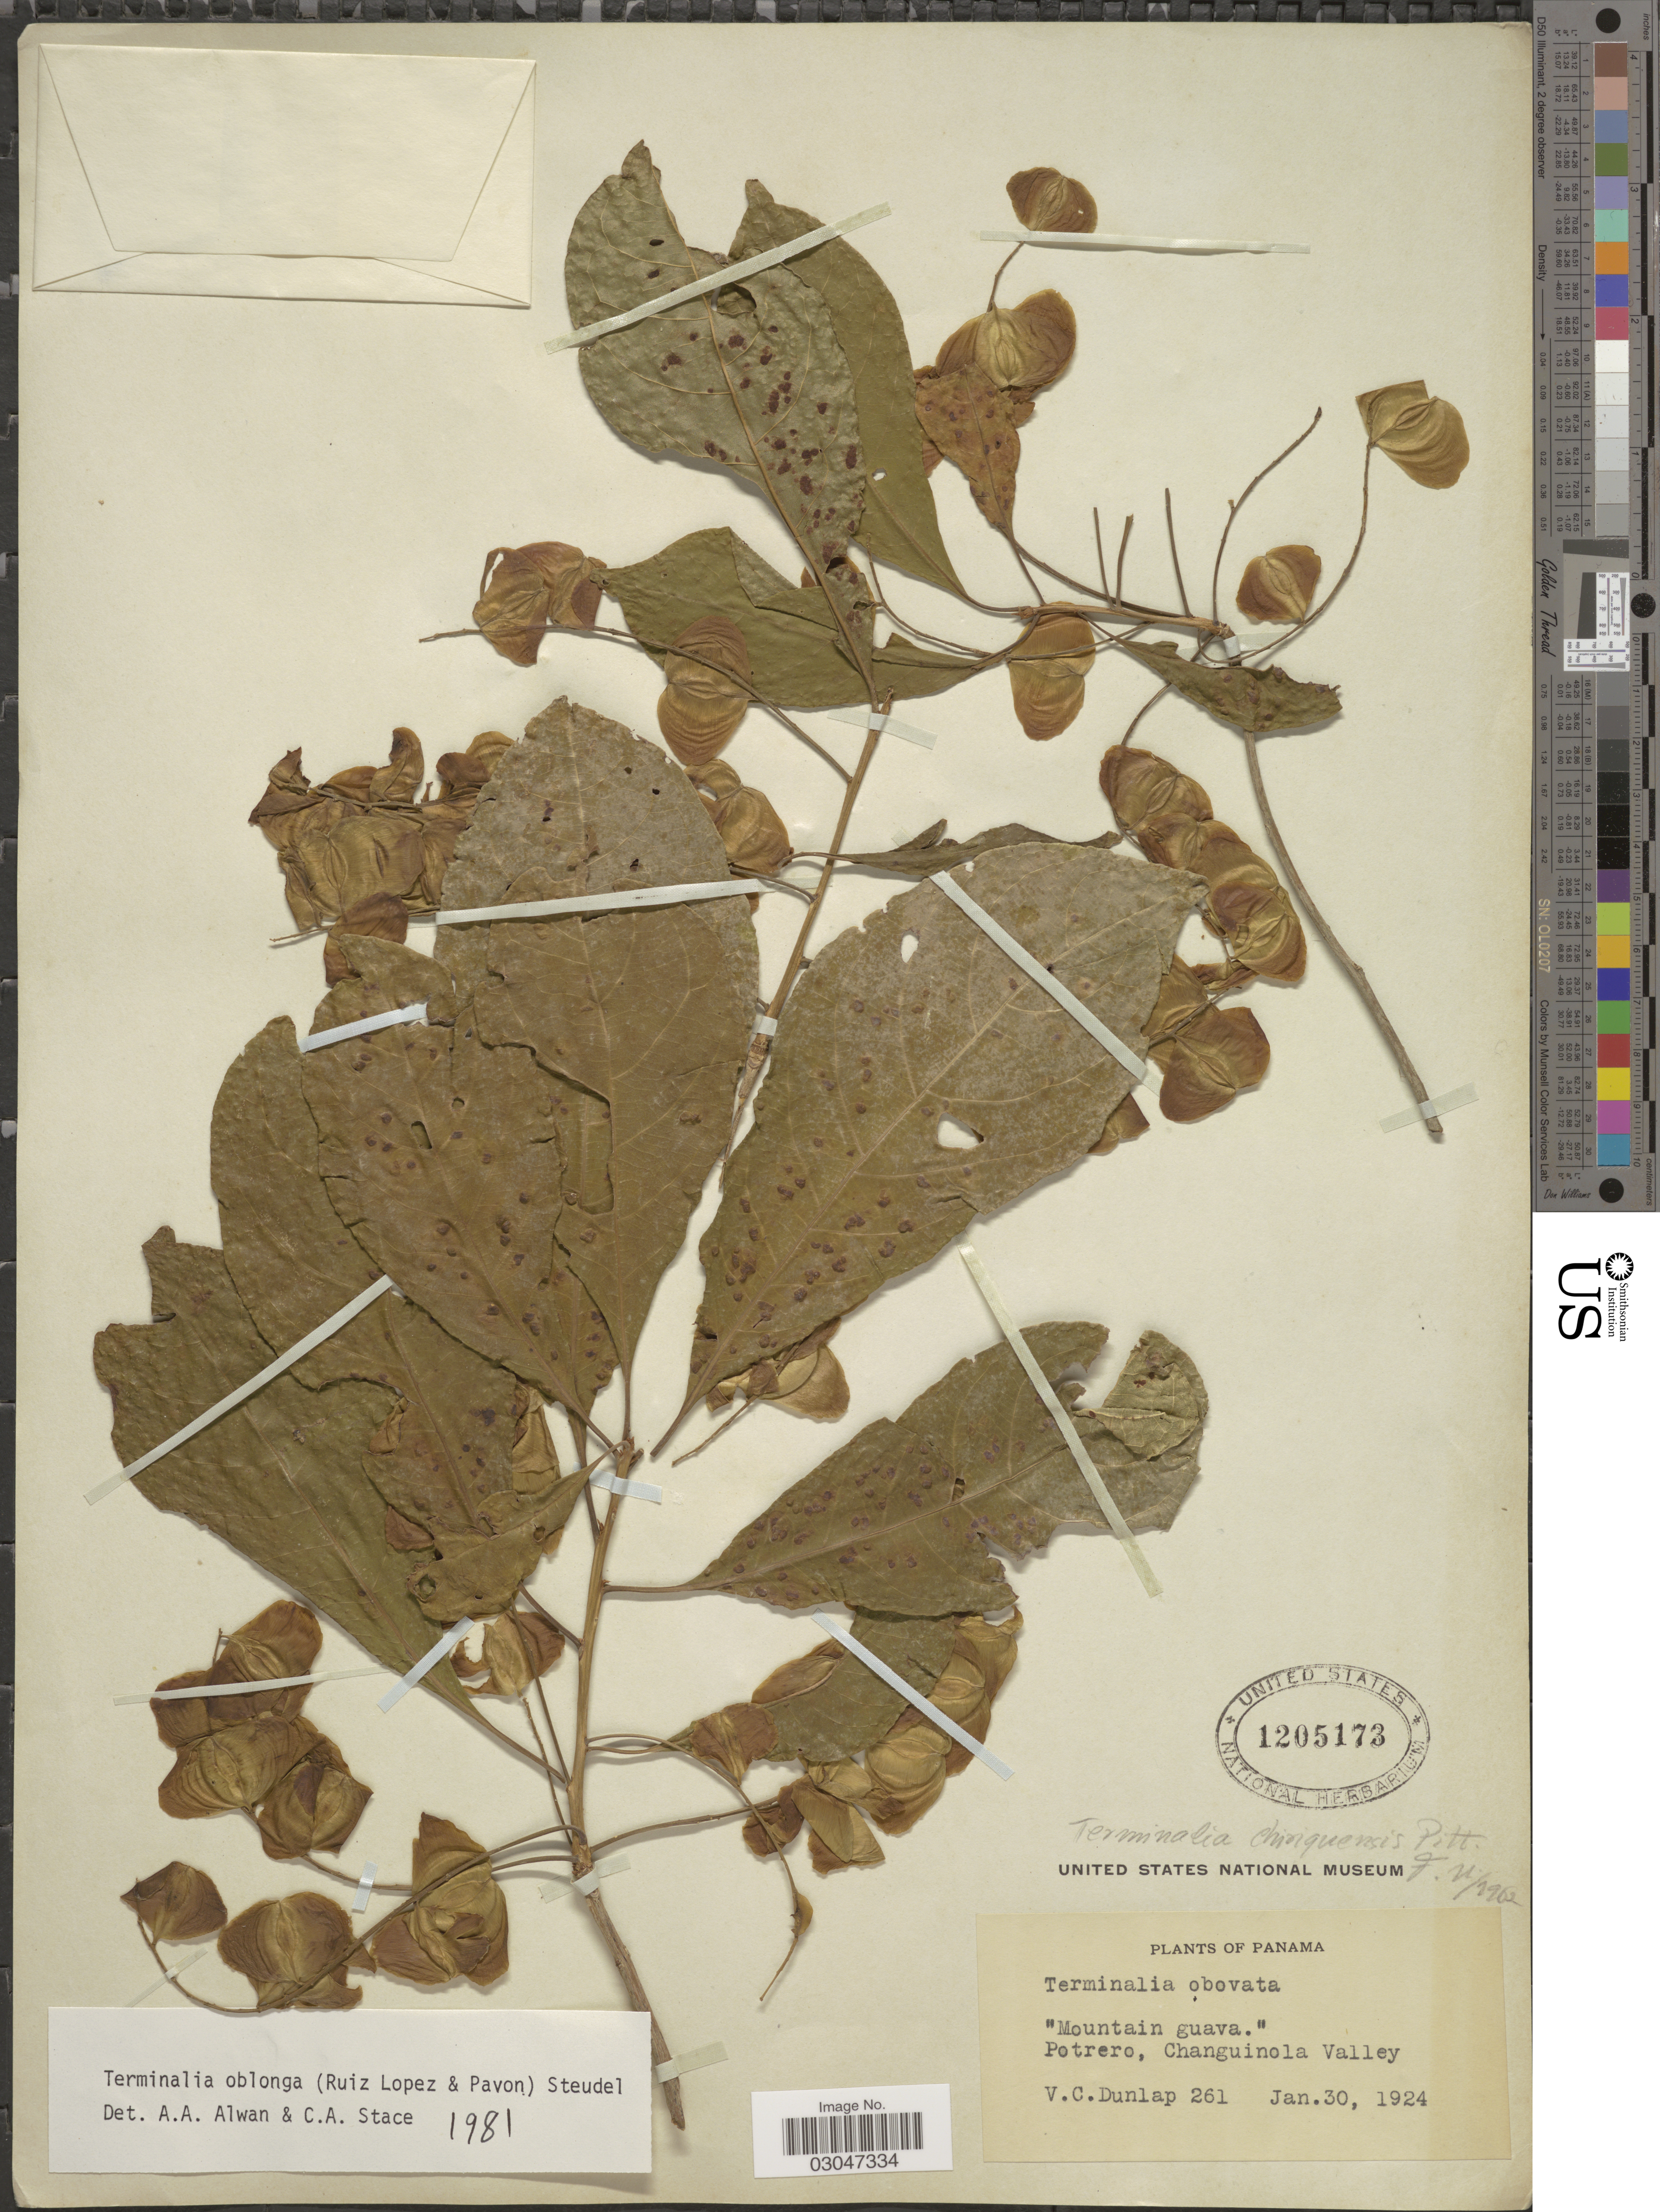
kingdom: Plantae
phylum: Tracheophyta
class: Magnoliopsida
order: Myrtales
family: Combretaceae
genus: Terminalia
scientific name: Terminalia oblonga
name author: (Ruiz & Pav.) Steud.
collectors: V. C. Dunlap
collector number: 261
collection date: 1924-01-30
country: Panama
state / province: Bocas del Toro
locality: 'Mountain guava.' Potrero, Changuinola Valley.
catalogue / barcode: US 1205173